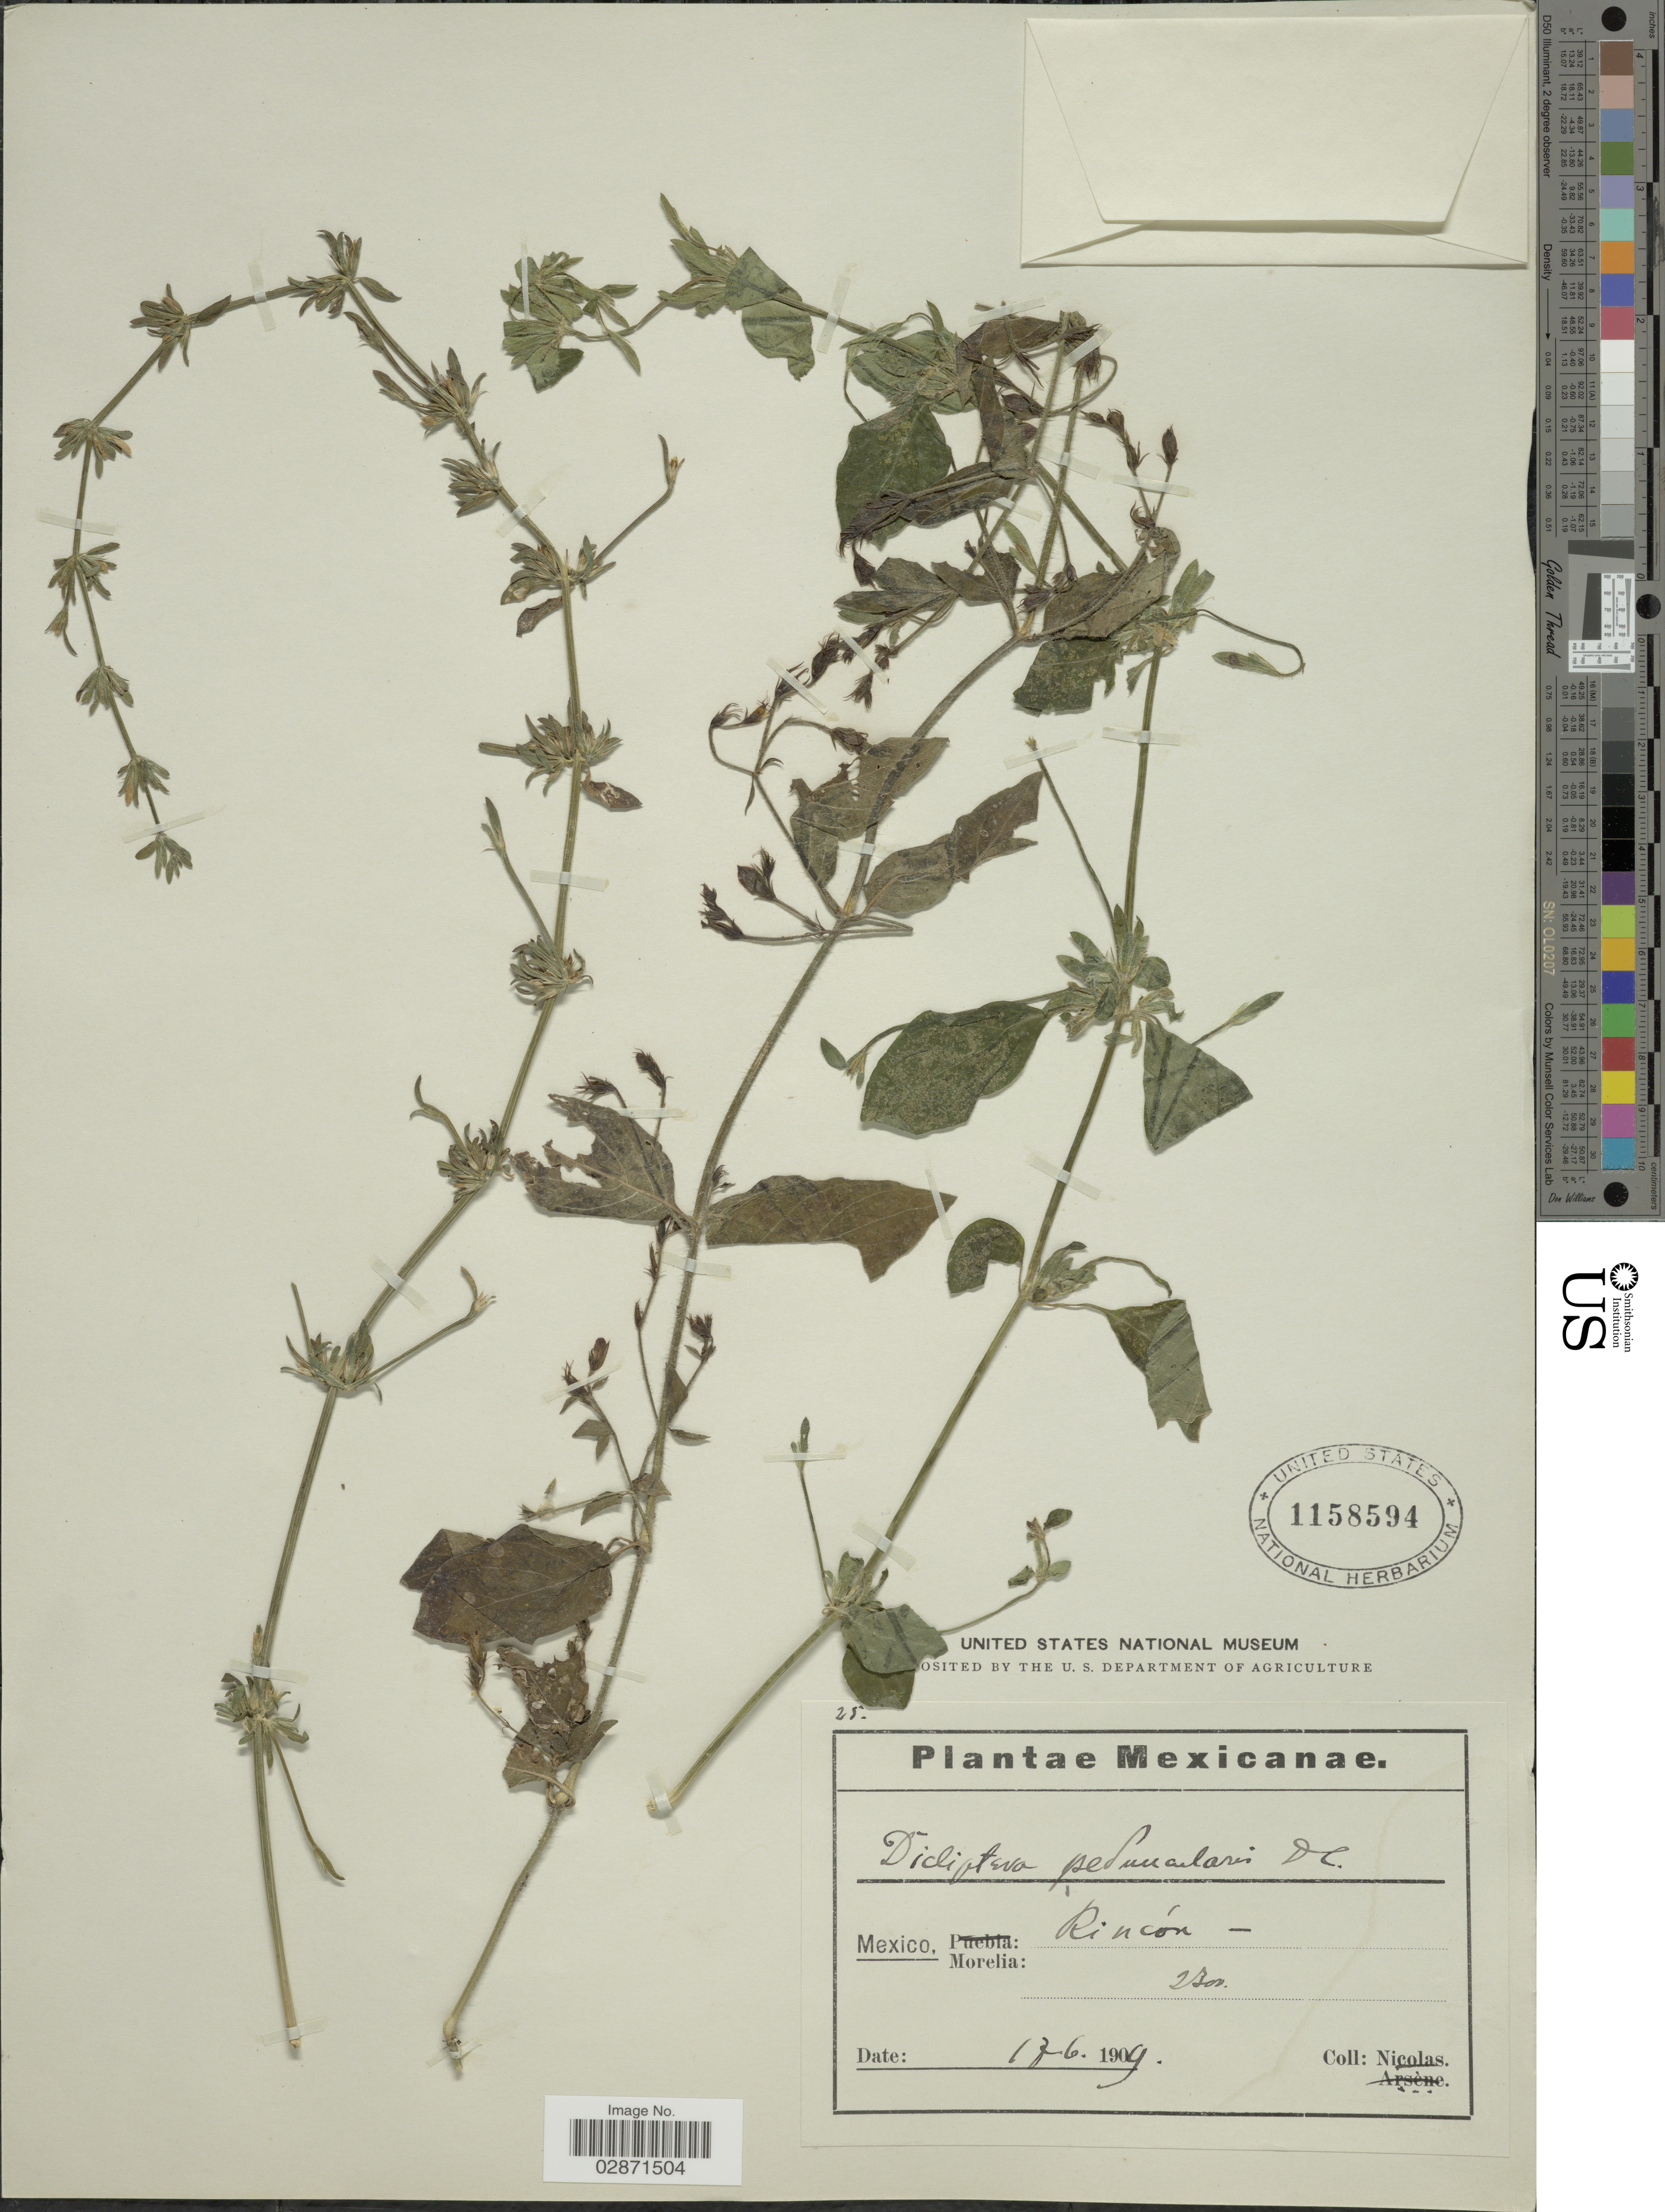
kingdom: Plantae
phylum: Tracheophyta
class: Magnoliopsida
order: Lamiales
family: Acanthaceae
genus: Dicliptera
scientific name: Dicliptera peduncularis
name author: Nees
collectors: -. Nicolas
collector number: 25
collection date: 1909-06-17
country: Mexico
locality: Morelia, Rincón.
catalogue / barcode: US 1158594